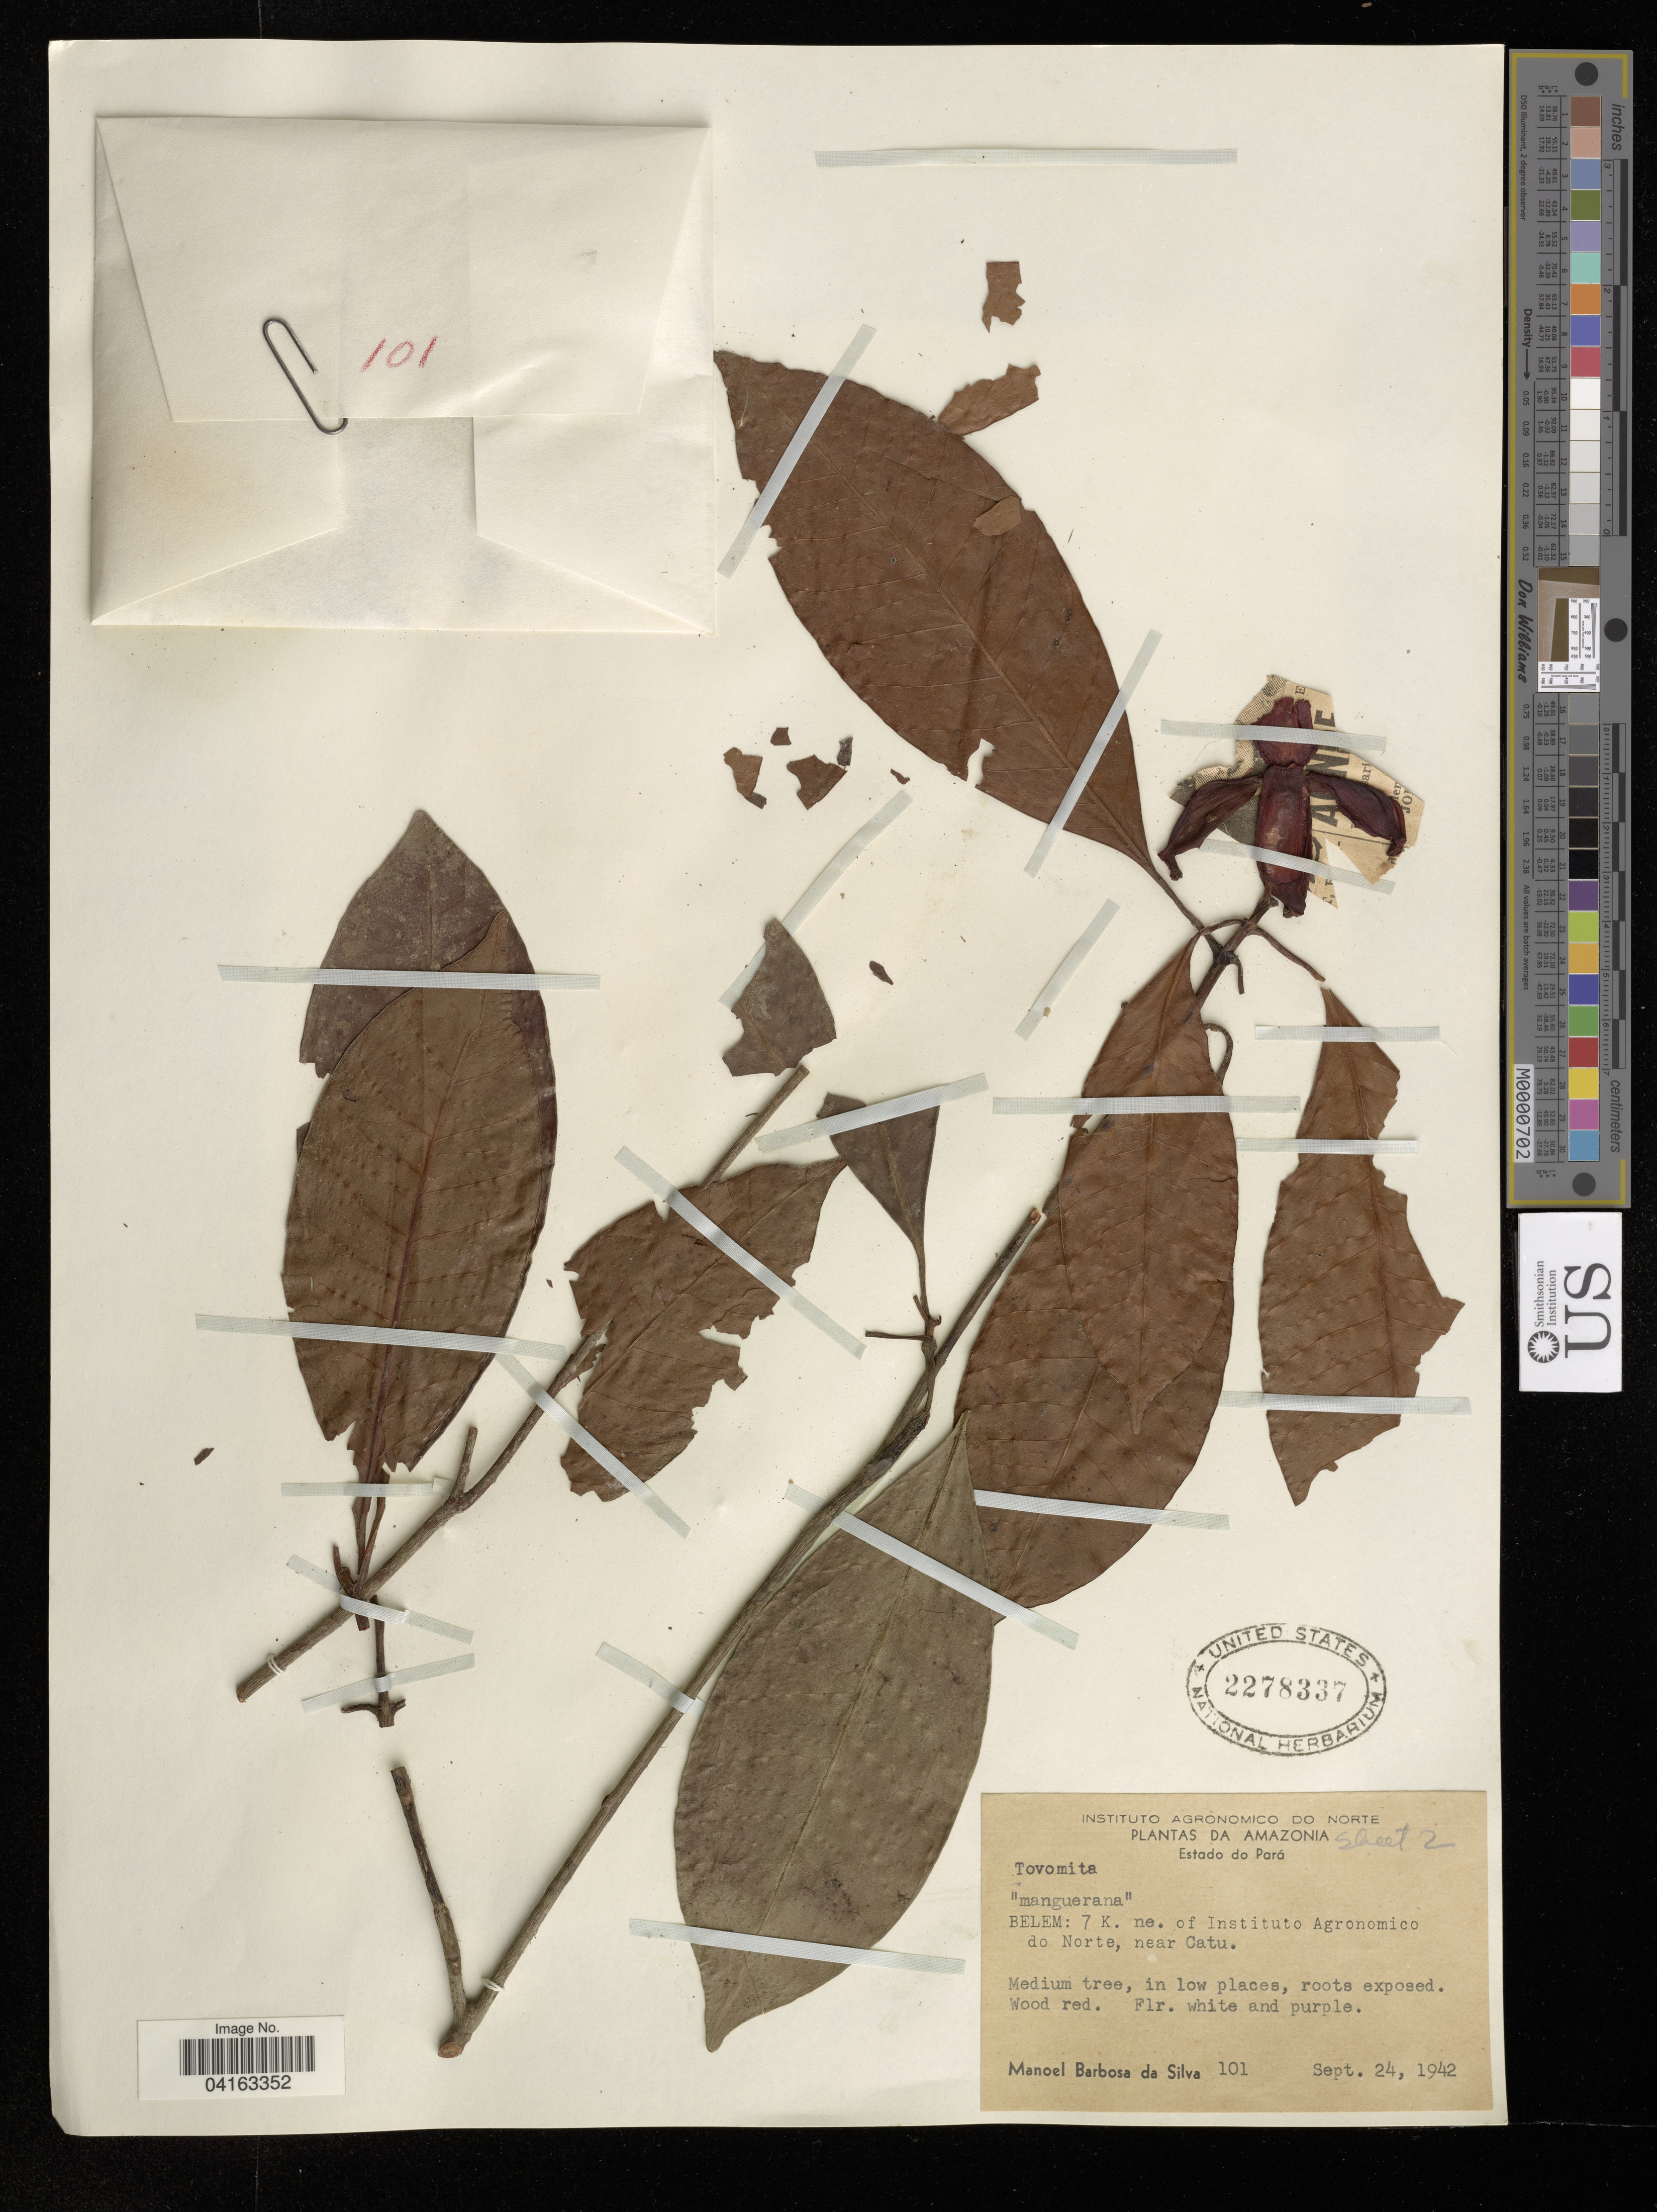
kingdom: Plantae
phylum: Tracheophyta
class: Magnoliopsida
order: Malpighiales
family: Clusiaceae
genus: Tovomita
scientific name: Tovomita sp.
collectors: M. Silva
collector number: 101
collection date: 1942-09-24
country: Brazil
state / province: Pará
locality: Da Amazonia. Belem: 7 K. ne. of Instituto Agronomico do Norte, near Catu.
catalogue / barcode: US 2278337